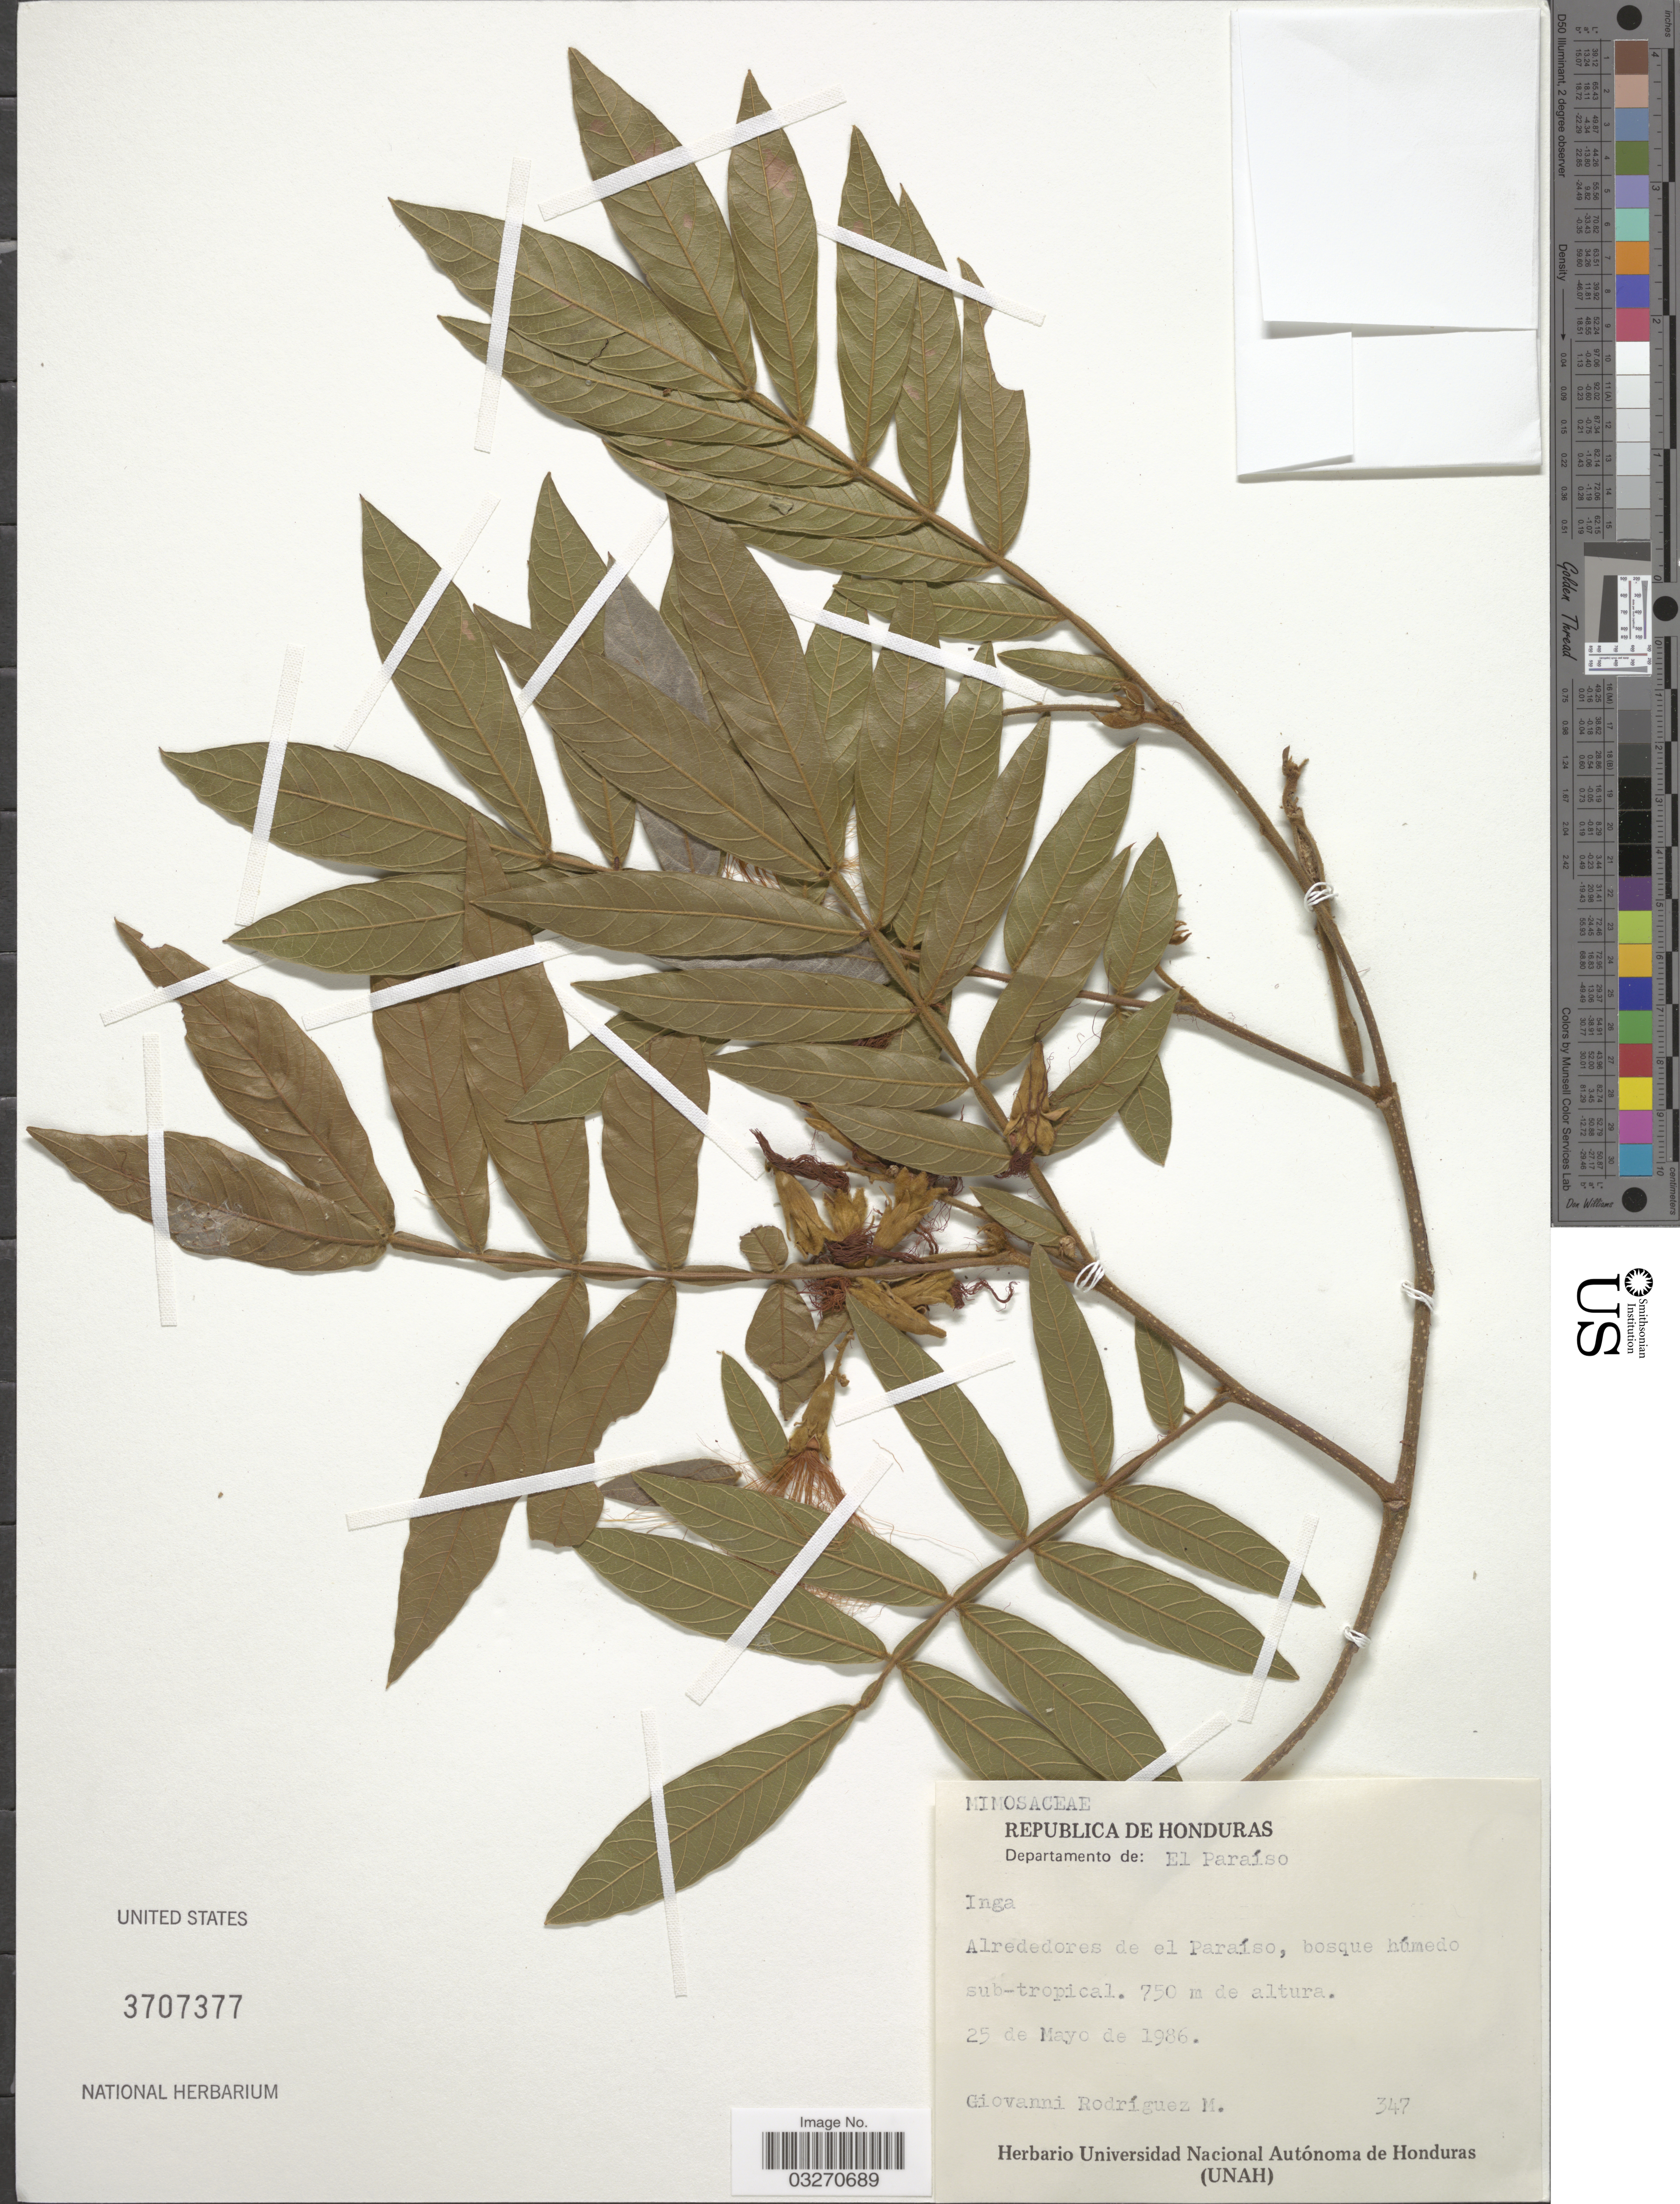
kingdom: Plantae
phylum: Tracheophyta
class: Magnoliopsida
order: Fabales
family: Fabaceae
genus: Inga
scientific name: Inga sp.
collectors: G. Rodríguez M.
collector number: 347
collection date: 1986-05-25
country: Honduras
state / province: El Paraíso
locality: Departamento de: El Paraíso. Alrededores de el Paraíso.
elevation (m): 750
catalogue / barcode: US 3707377